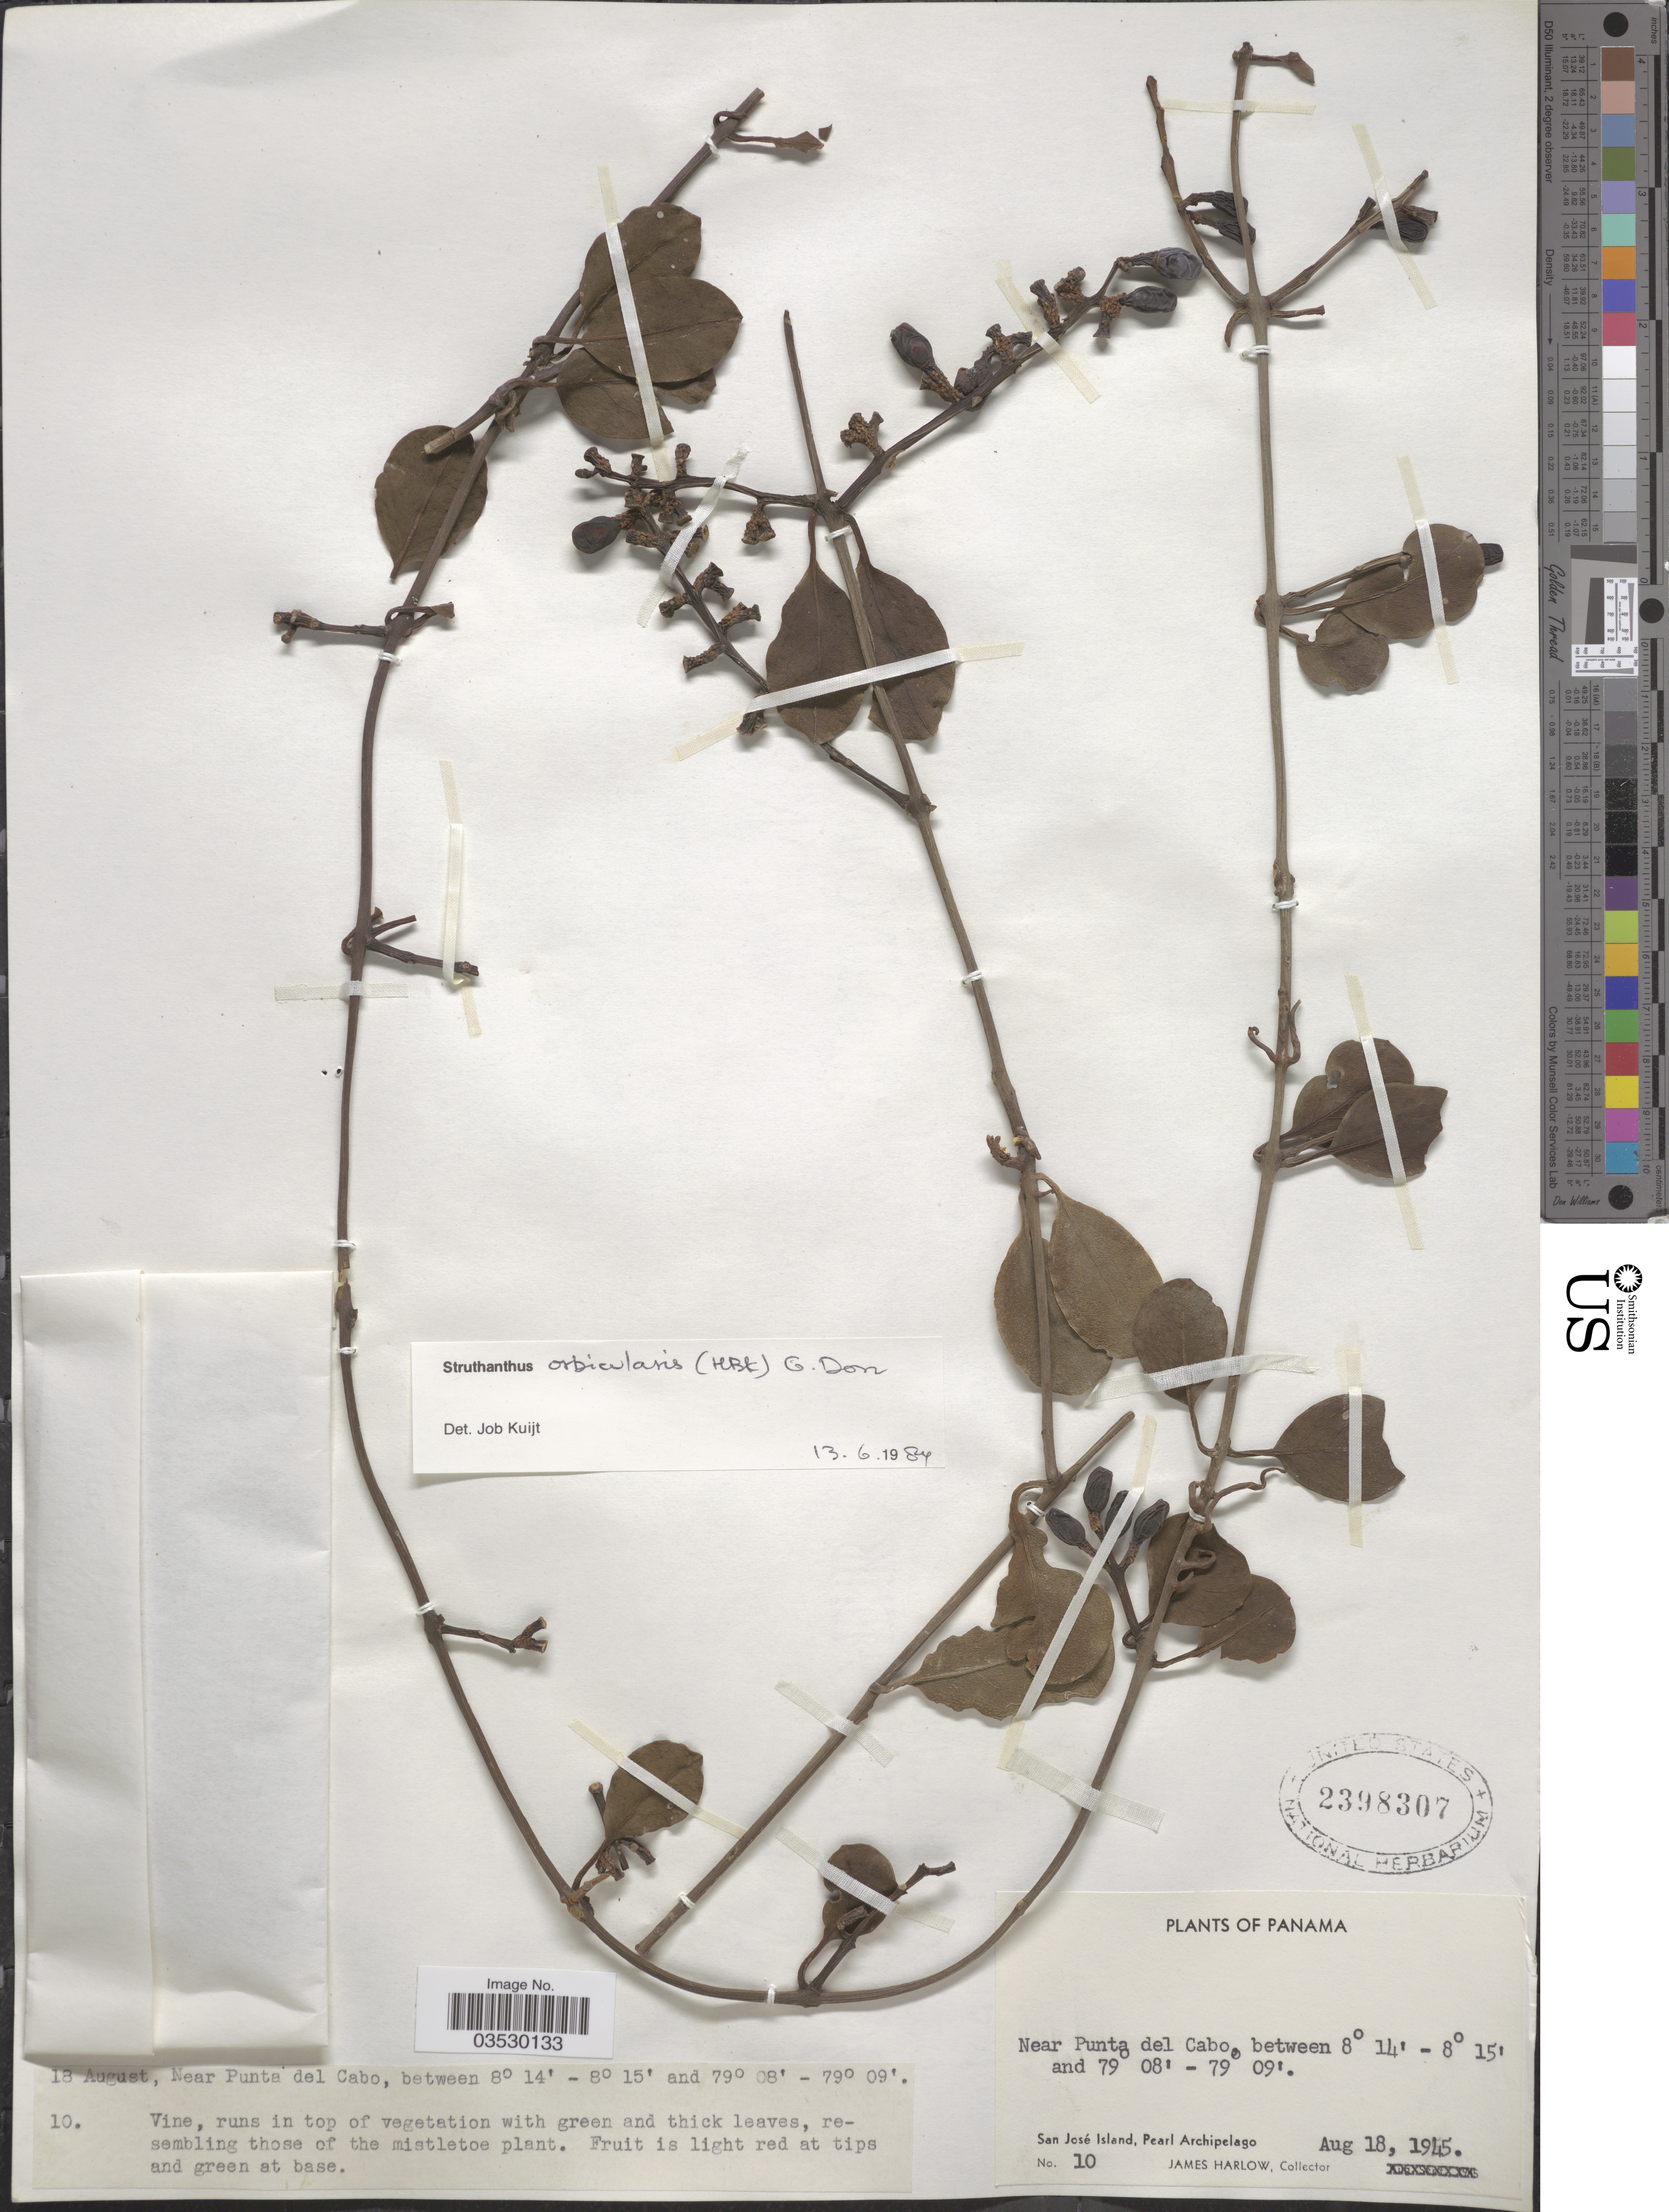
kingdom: Plantae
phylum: Tracheophyta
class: Magnoliopsida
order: Santalales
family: Loranthaceae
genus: Struthanthus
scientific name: Struthanthus orbicularis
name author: (Kunth) Blume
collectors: J. Harlow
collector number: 10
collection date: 1945-08-18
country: Panama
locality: San José Island, Pearl Archipelago. Near Punta del Cabo.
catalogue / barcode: US 2398307